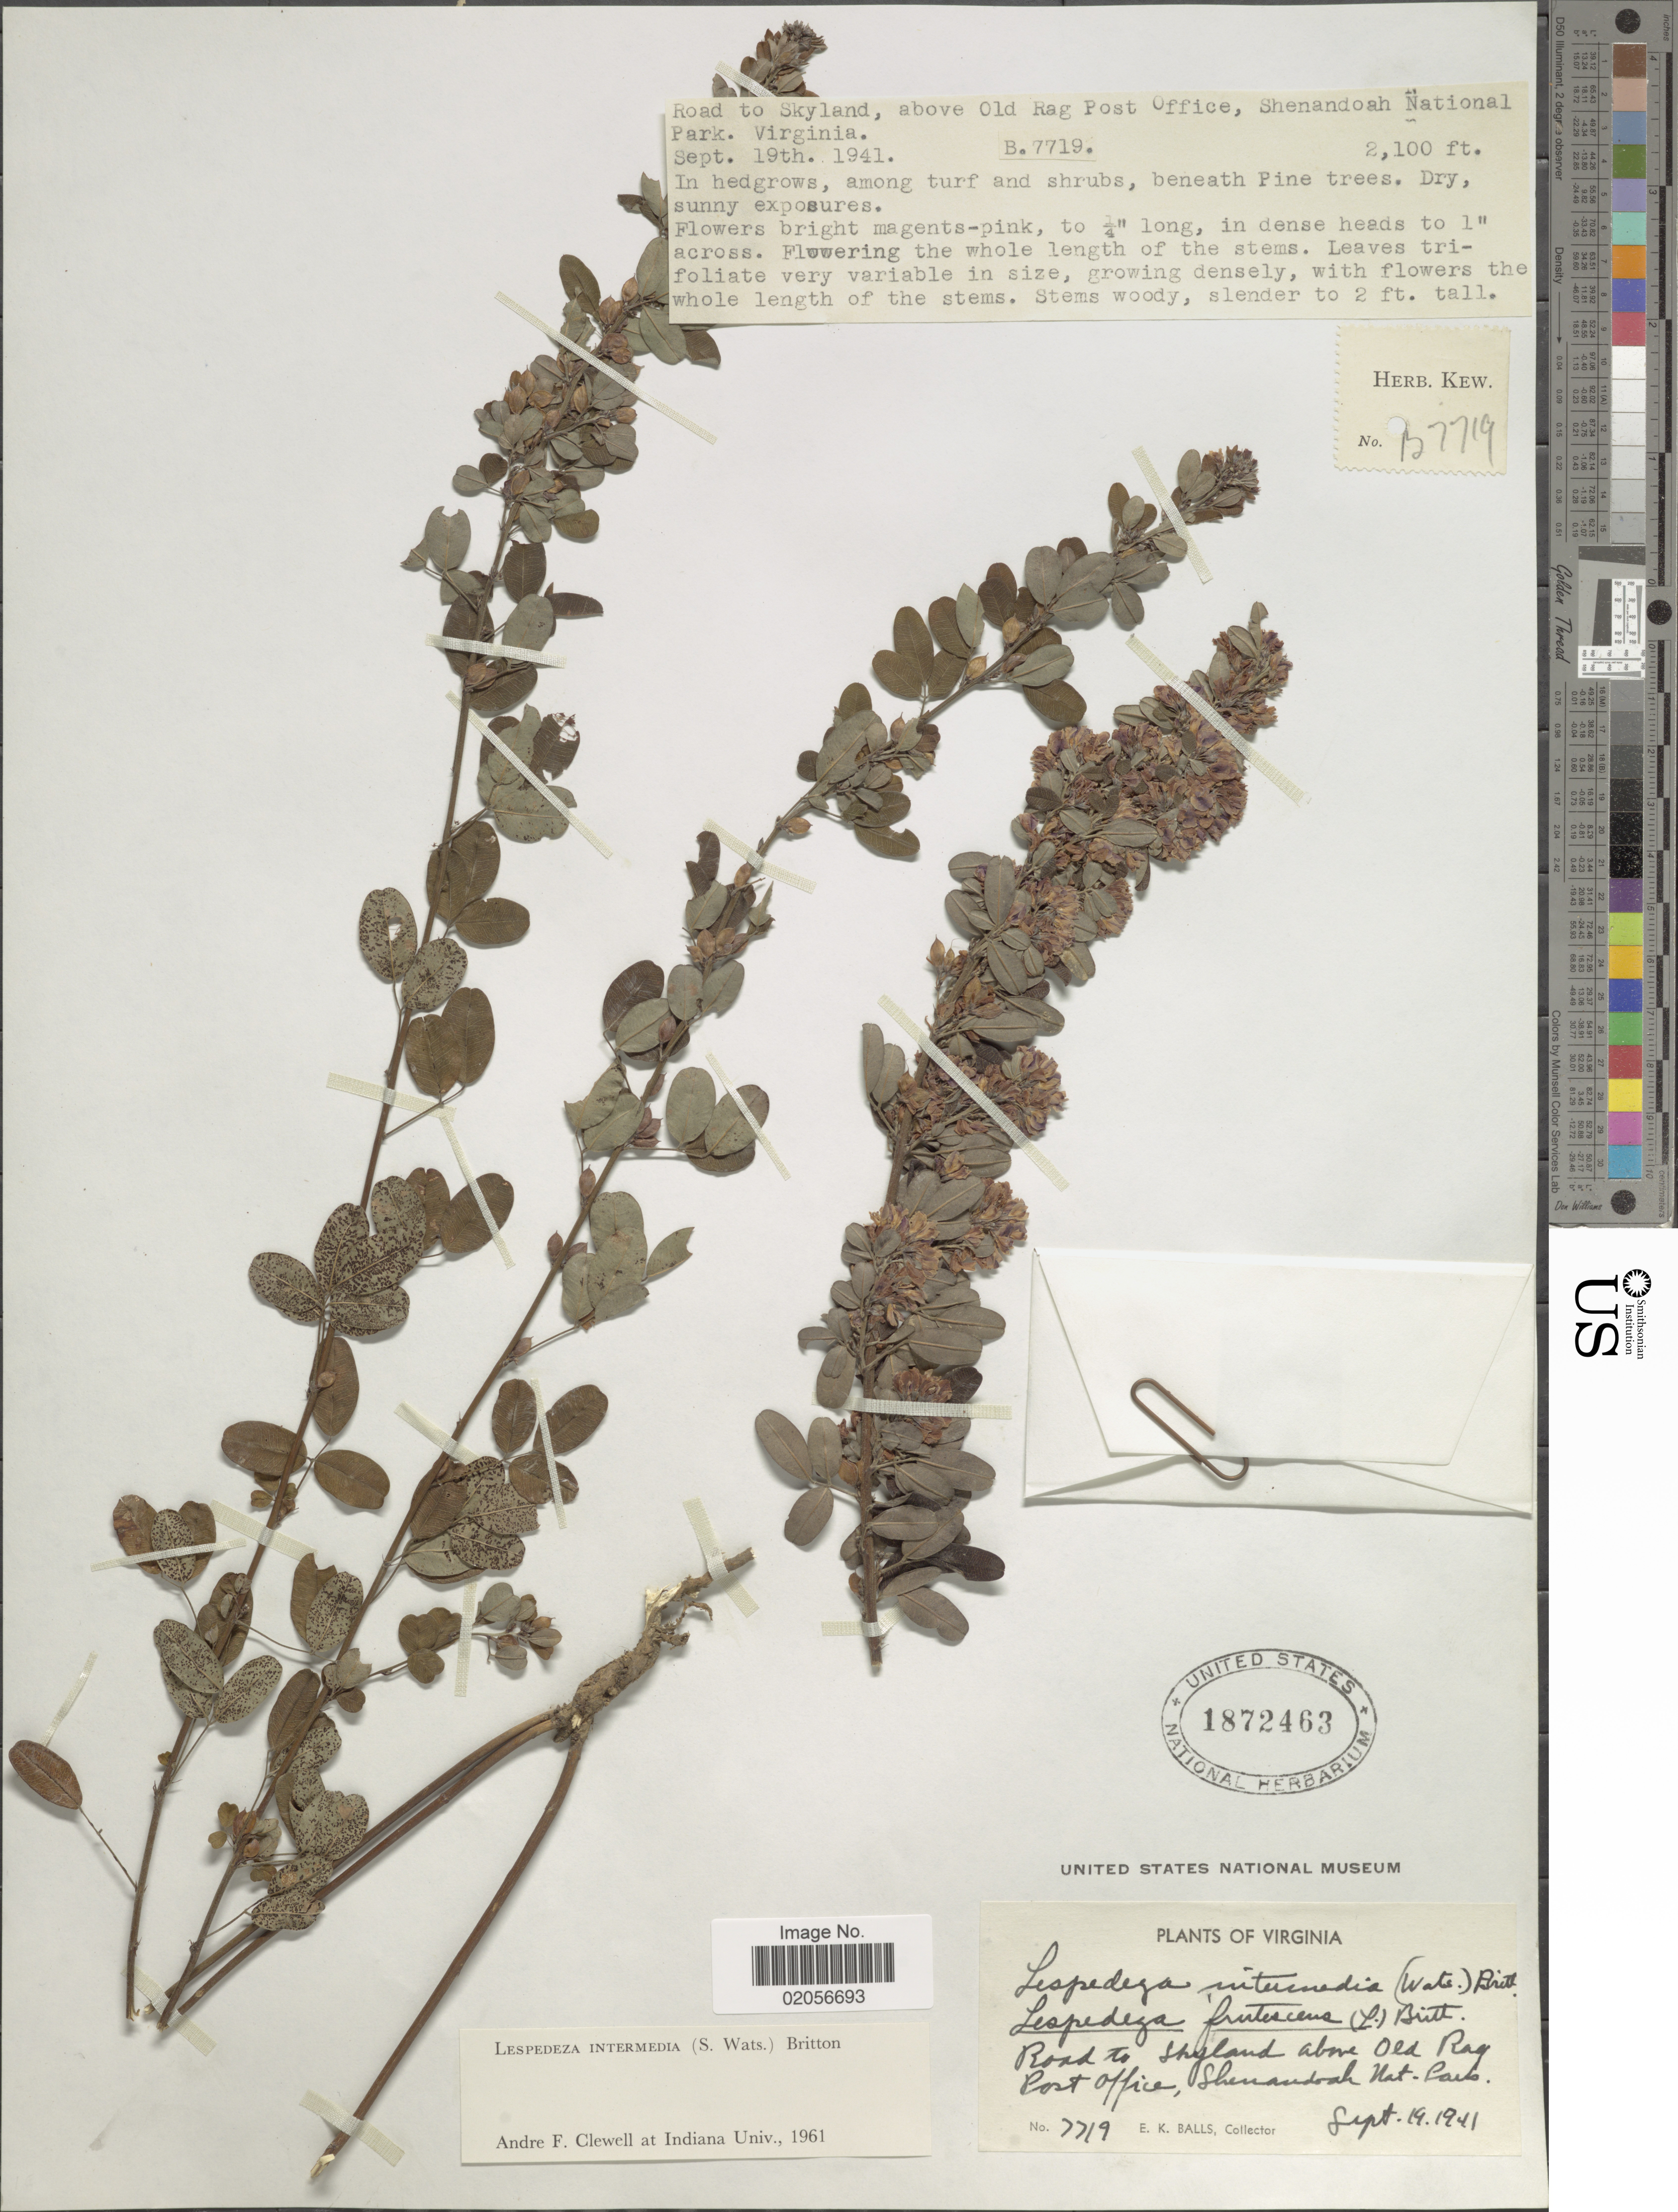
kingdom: Plantae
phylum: Tracheophyta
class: Magnoliopsida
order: Fabales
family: Fabaceae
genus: Lespedeza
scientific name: Lespedeza intermedia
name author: (S. Watson) Britton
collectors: E. K. Balls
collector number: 7719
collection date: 1941-09-19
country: United States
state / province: Virginia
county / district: Madison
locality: Road to Skyland above Old Raq Post Office, Shenandoah Nat. Park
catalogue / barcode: US 1872463